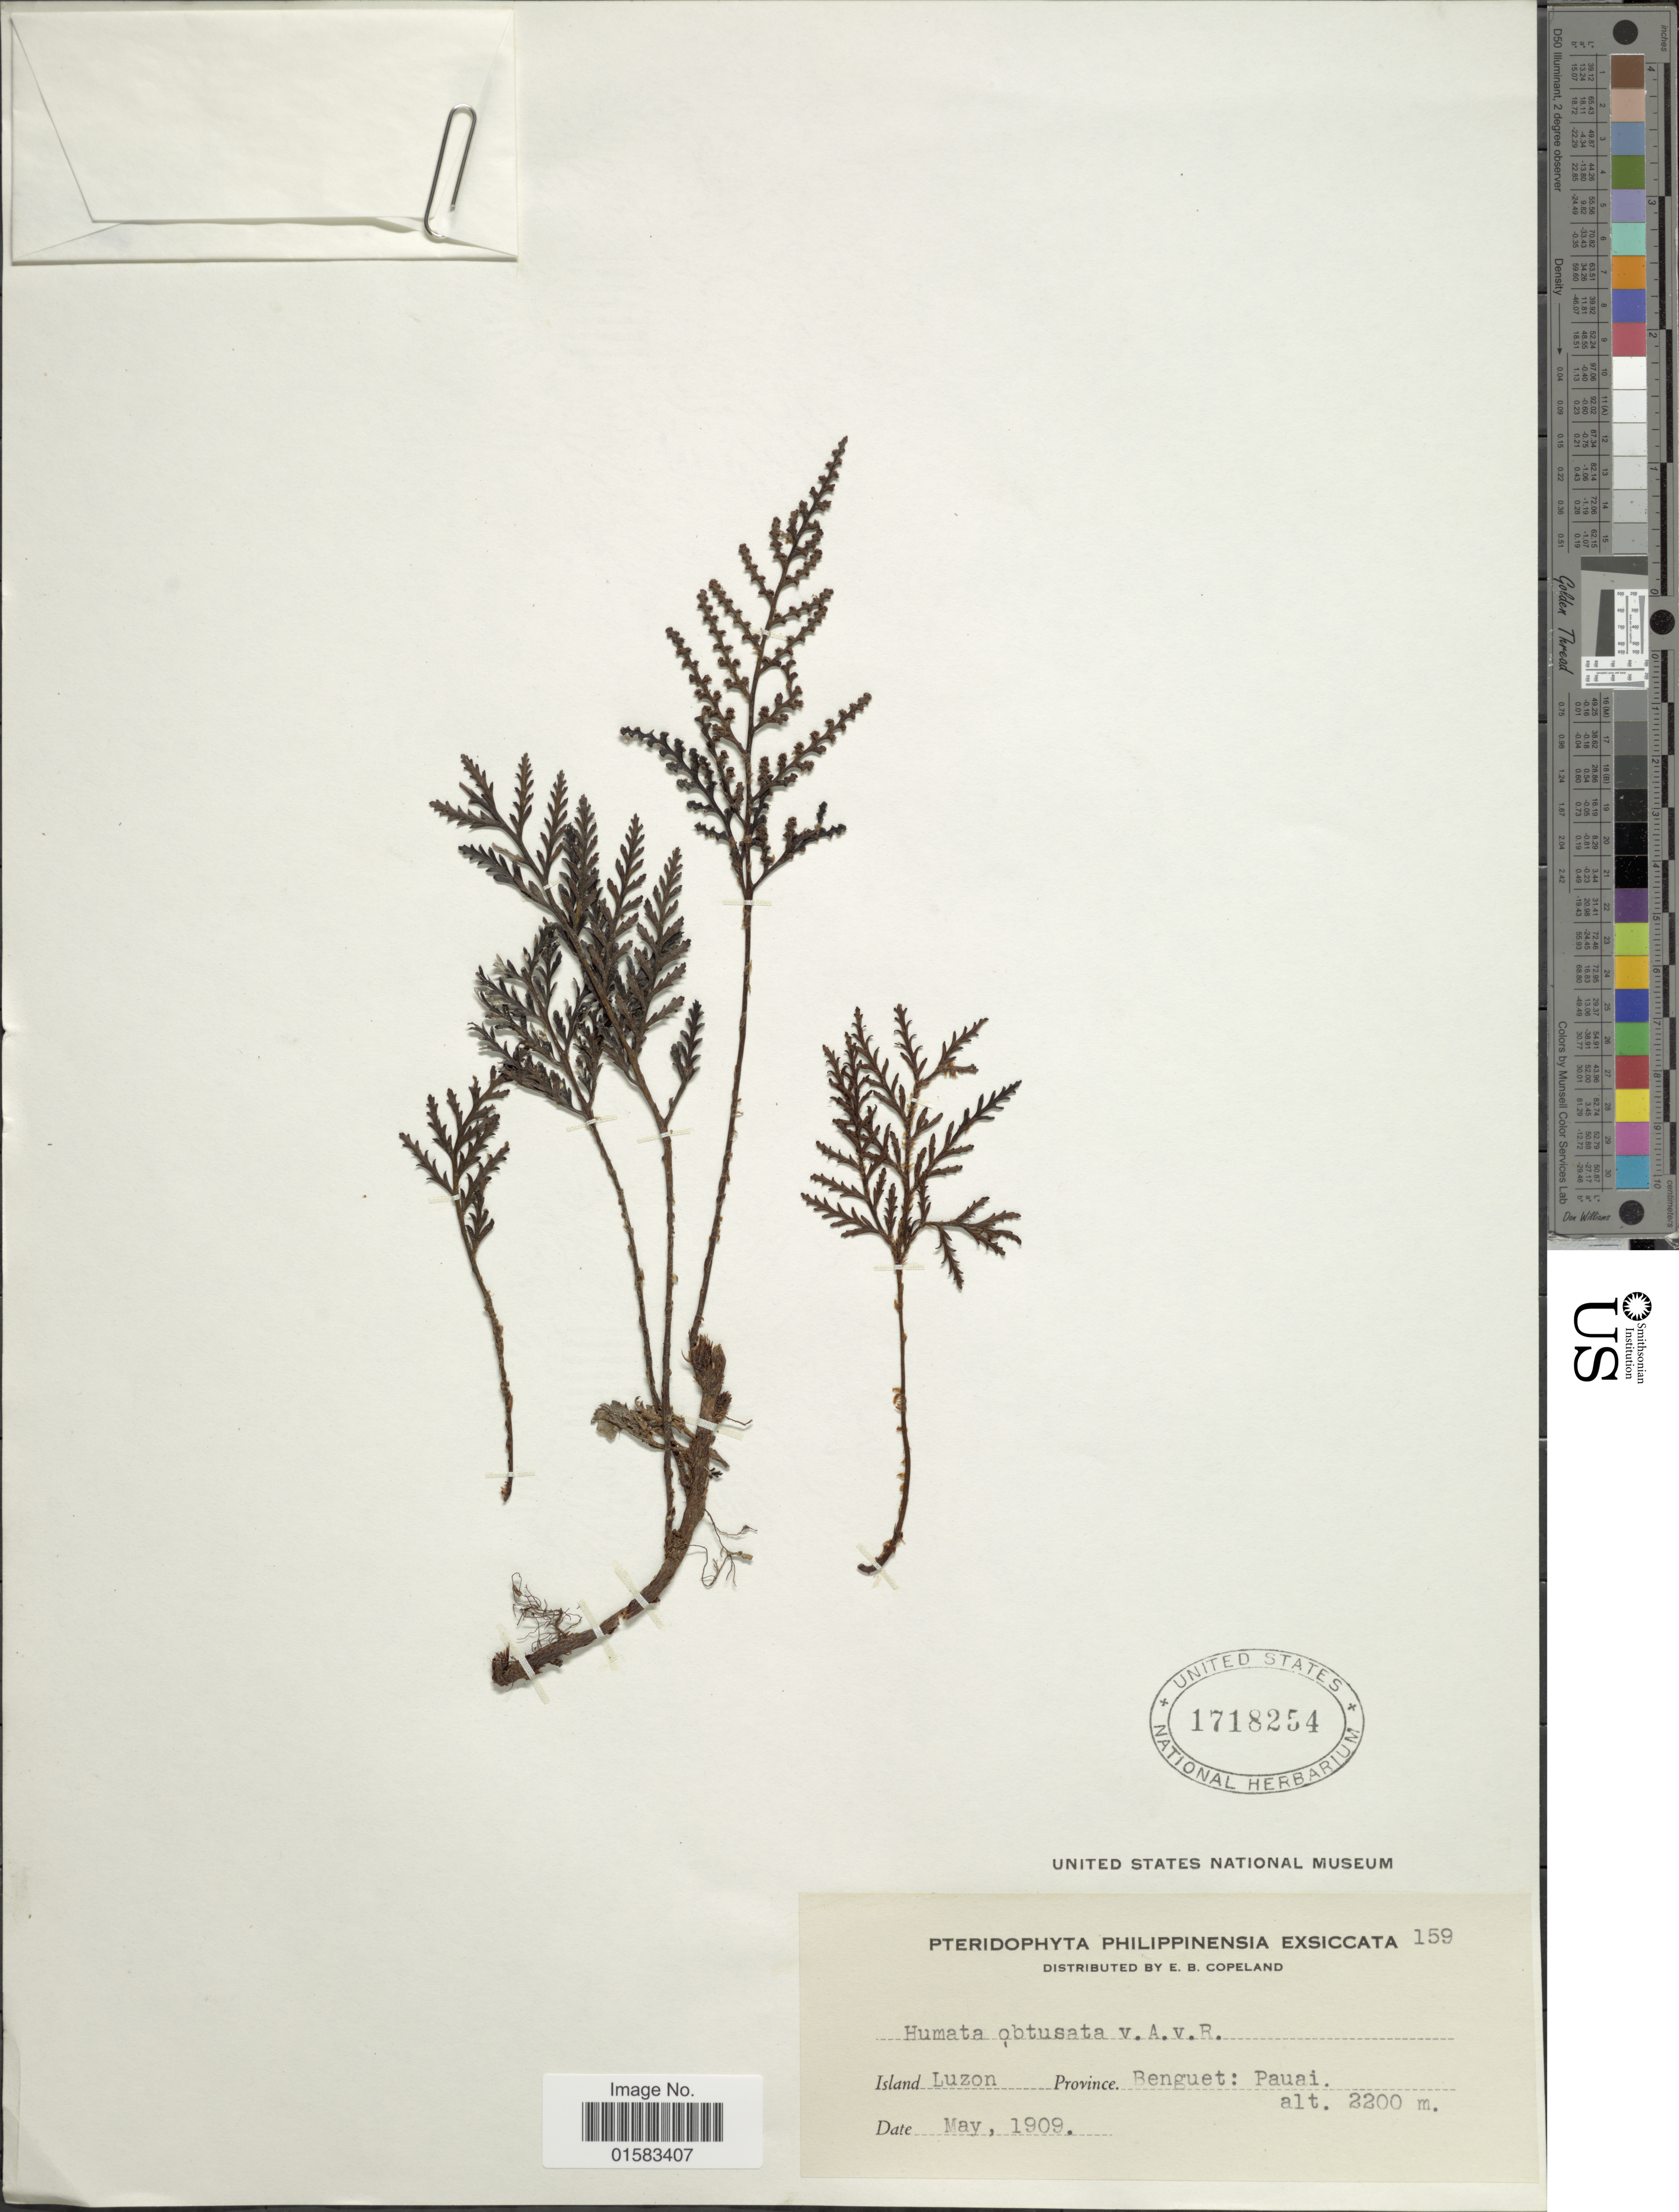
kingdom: Plantae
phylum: Tracheophyta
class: Polypodiopsida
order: Polypodiales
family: Davalliaceae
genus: Davallia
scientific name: Davallia repens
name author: (L. f.) Kuhn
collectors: E. B. Copeland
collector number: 159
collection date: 1909-05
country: Philippines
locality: Luzon, Benguet: Pauai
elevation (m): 2200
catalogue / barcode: US 1718254